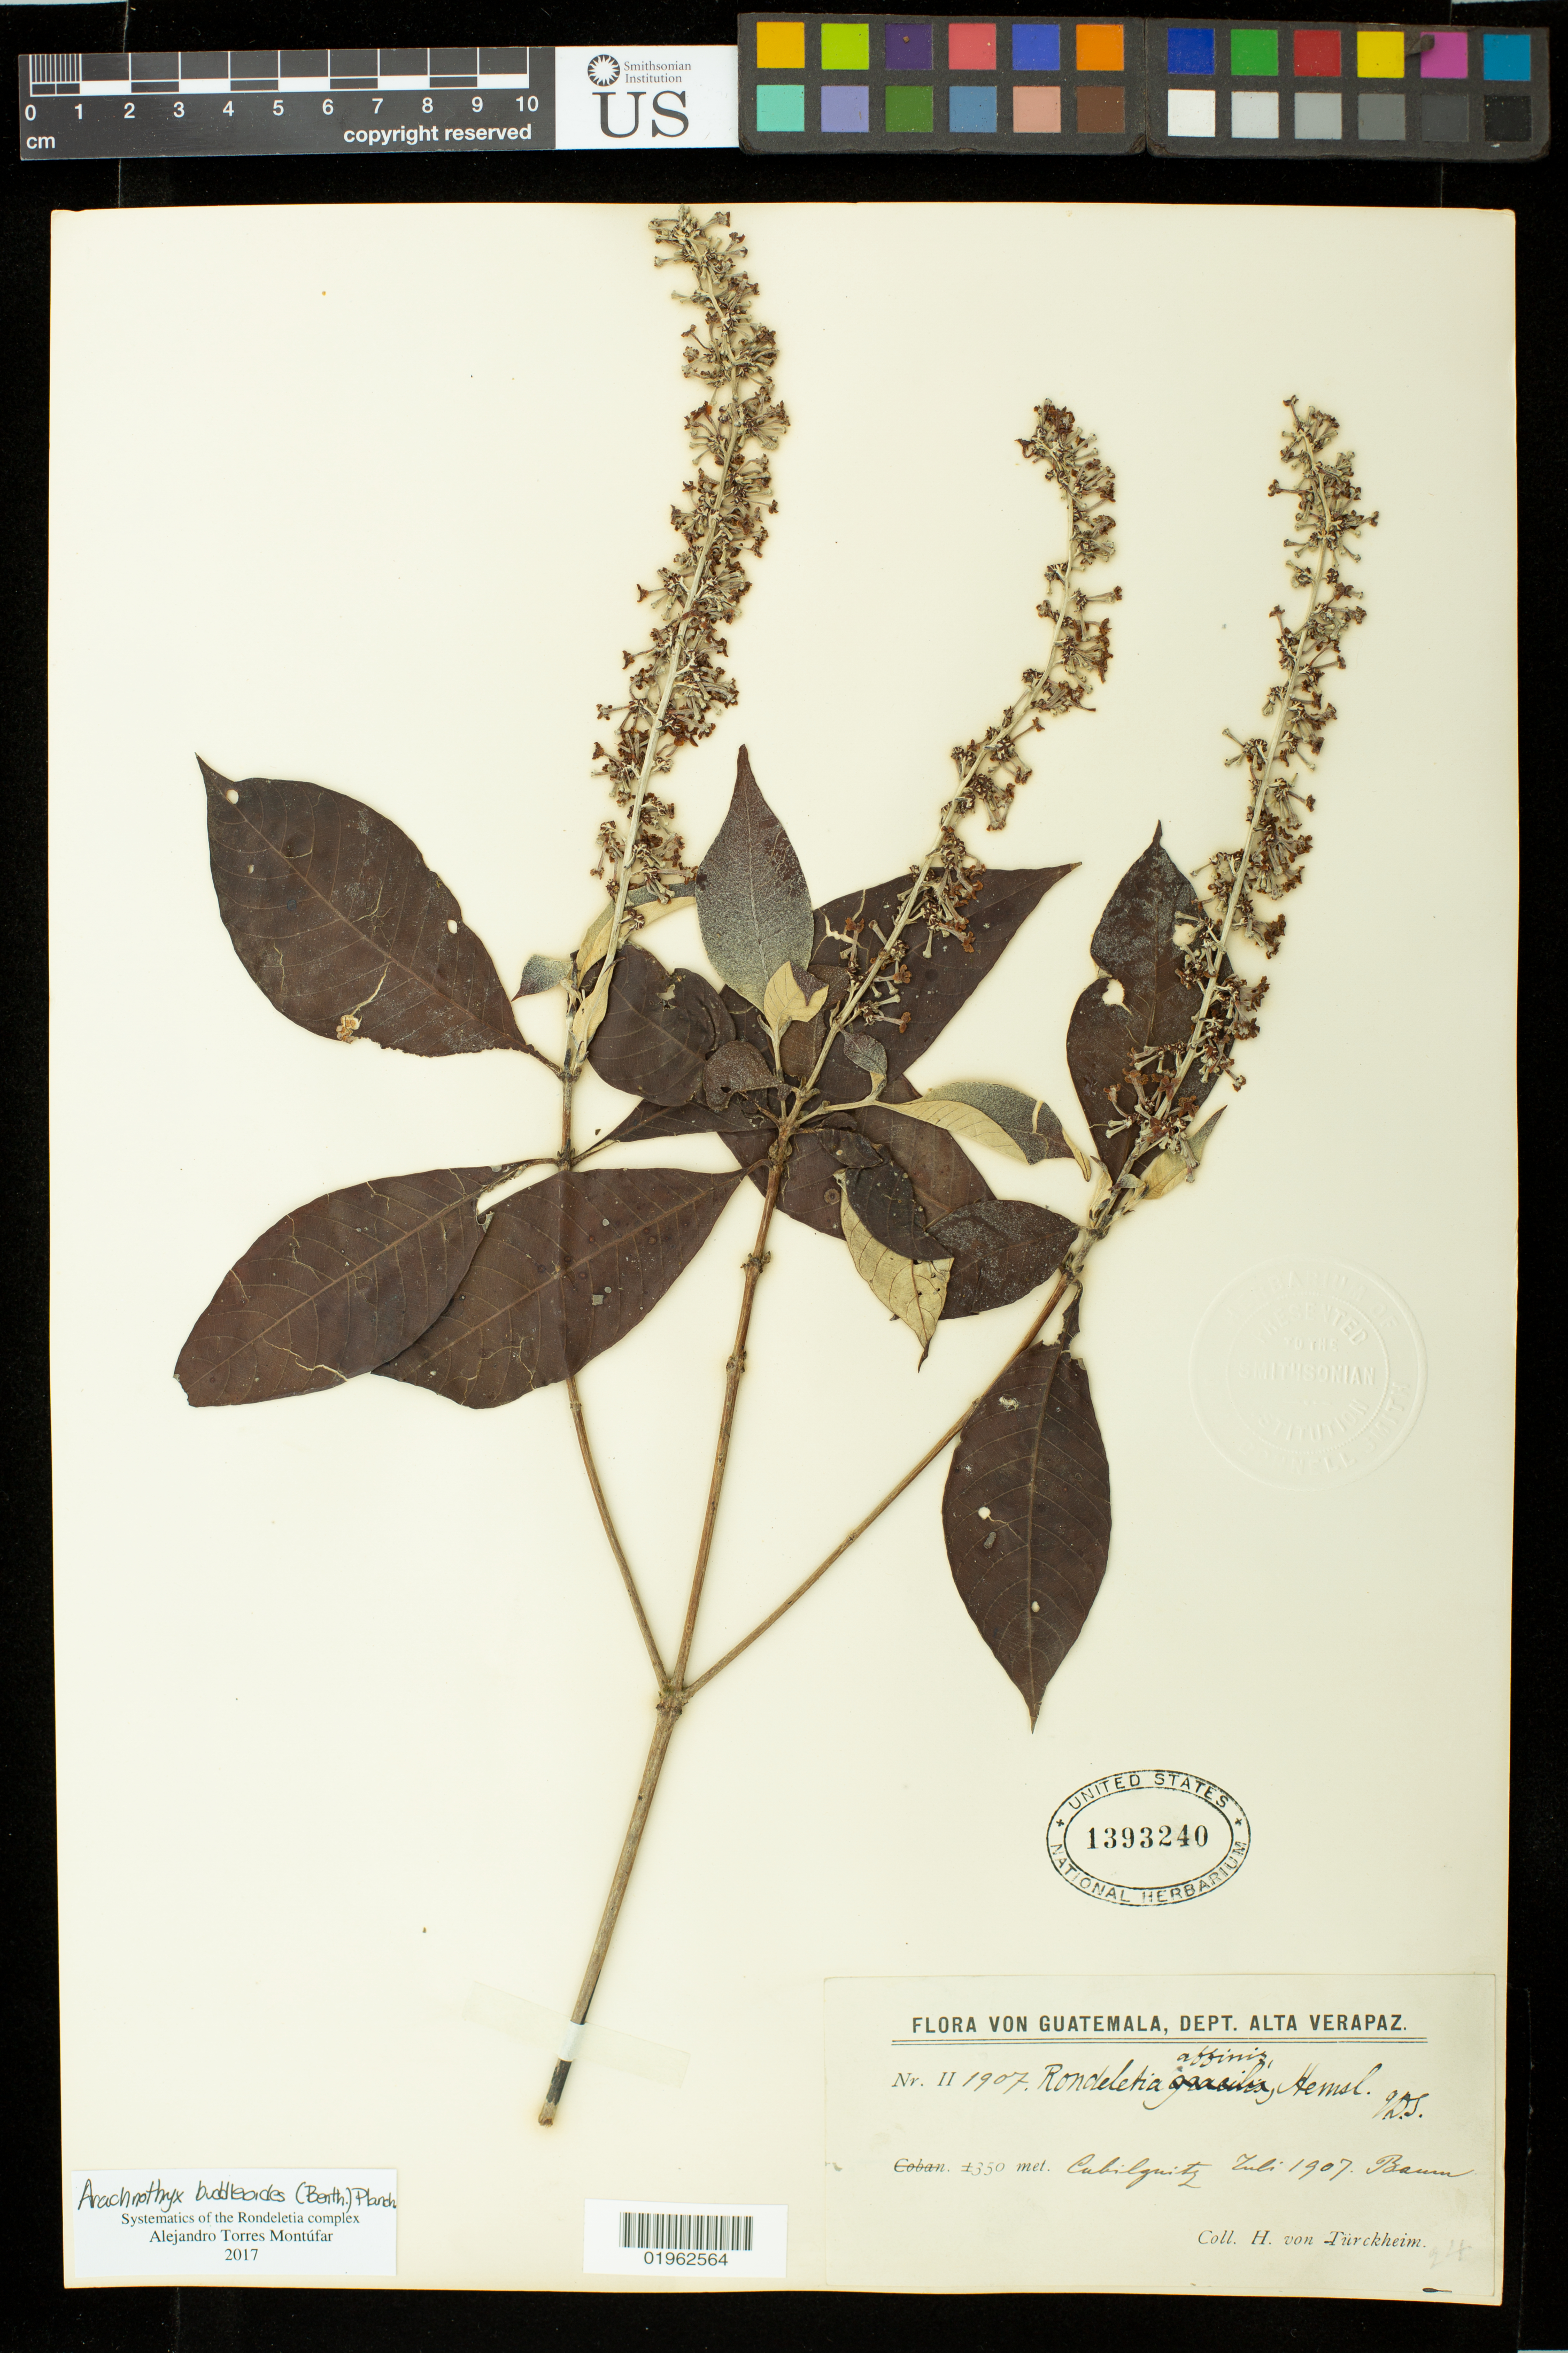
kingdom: Plantae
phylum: Tracheophyta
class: Magnoliopsida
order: Gentianales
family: Rubiaceae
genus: Arachnothryx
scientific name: Arachnothryx buddleioides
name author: (Benth.) Planch.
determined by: Torres Montufar, J. A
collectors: H. von Türckheim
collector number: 24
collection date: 1907-02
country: Guatemala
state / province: Alta Verapaz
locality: Cubilguitz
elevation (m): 350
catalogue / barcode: US 1393240